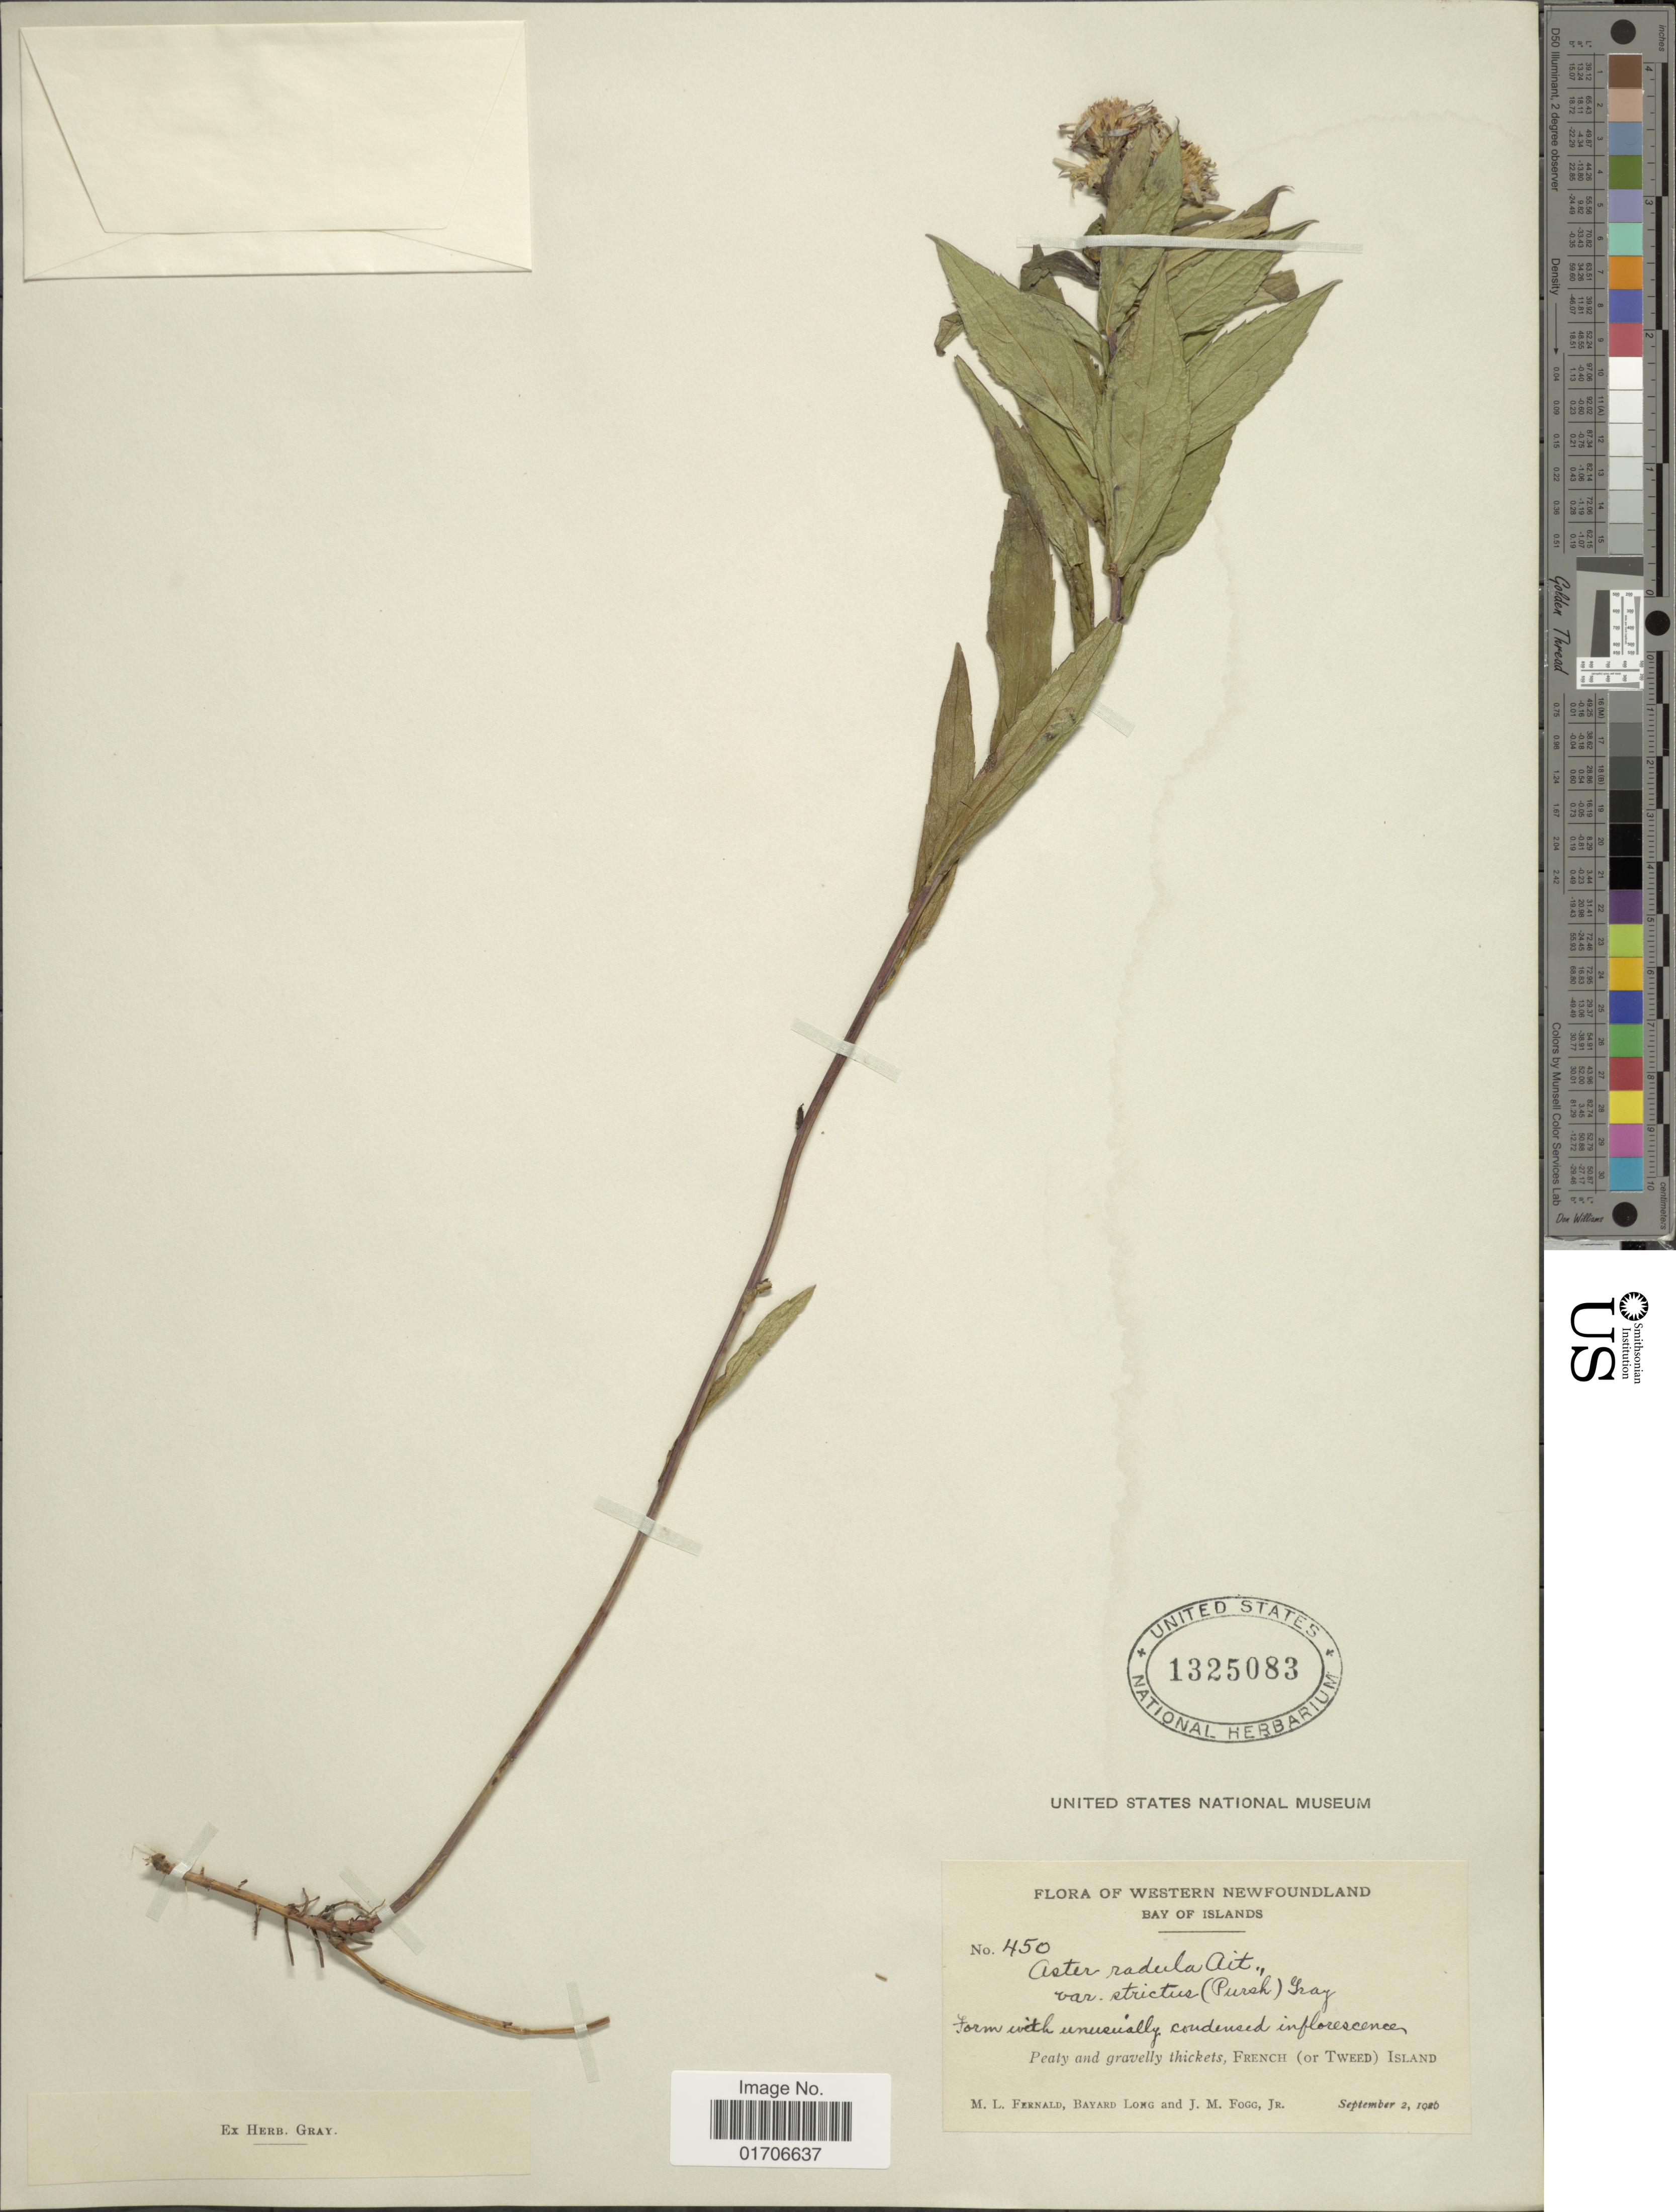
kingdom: Plantae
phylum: Tracheophyta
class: Magnoliopsida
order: Asterales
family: Asteraceae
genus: Aster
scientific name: Aster radula var. strictus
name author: A. Gray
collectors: M. L. Fernald, B. Long & J. Fogg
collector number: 450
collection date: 1926-09-02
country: Canada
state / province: Newfoundland and Labrador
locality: Western Newfoundland. Bay of Islands. Peaty and gravelly thickets, French (or Tweed) Island.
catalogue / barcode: US 1325083